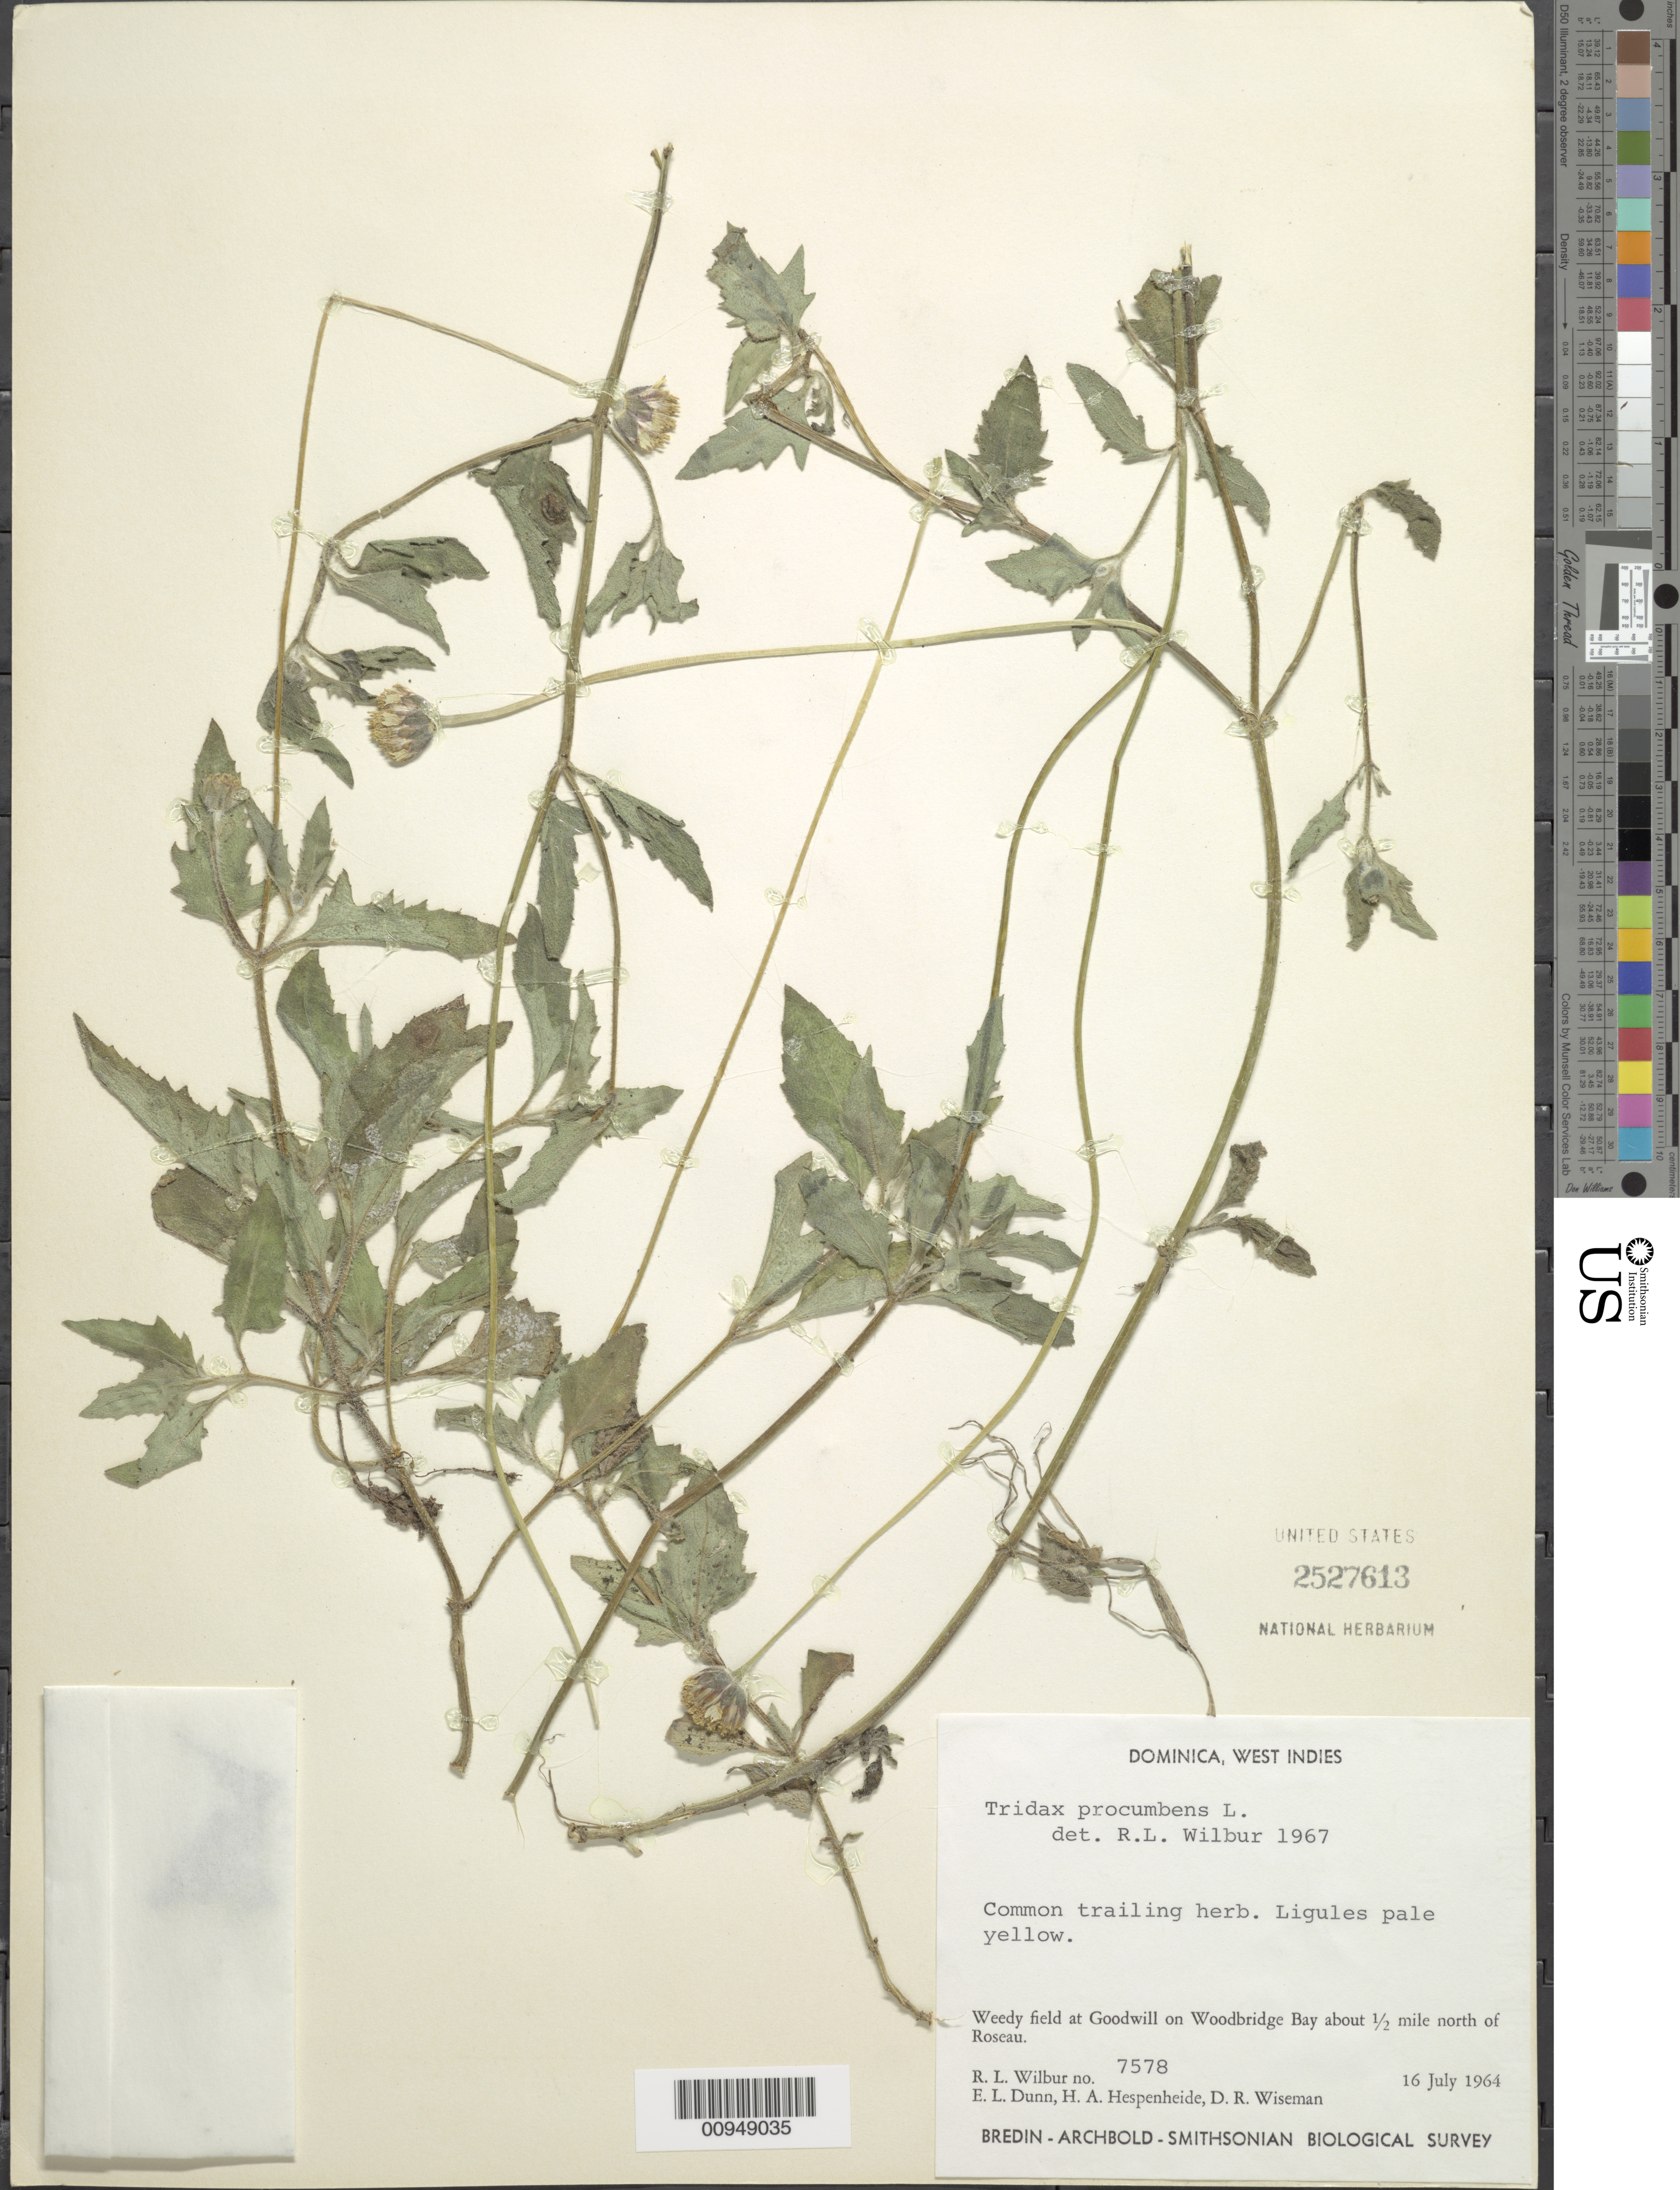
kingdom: Plantae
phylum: Tracheophyta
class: Magnoliopsida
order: Asterales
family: Asteraceae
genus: Tridax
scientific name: Tridax procumbens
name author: L.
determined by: Wilbur, R. L.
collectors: R. L. Wilbur, E. Dunn, H. A. Hespenheide & D. R. Wiseman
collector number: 7578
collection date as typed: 16 Jul 1964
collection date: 1964-07-16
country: Dominica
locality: field at Goodwill on Woodbridge Bay about 1/2 mi N of Roseau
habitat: Weedy field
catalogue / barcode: US 2527613